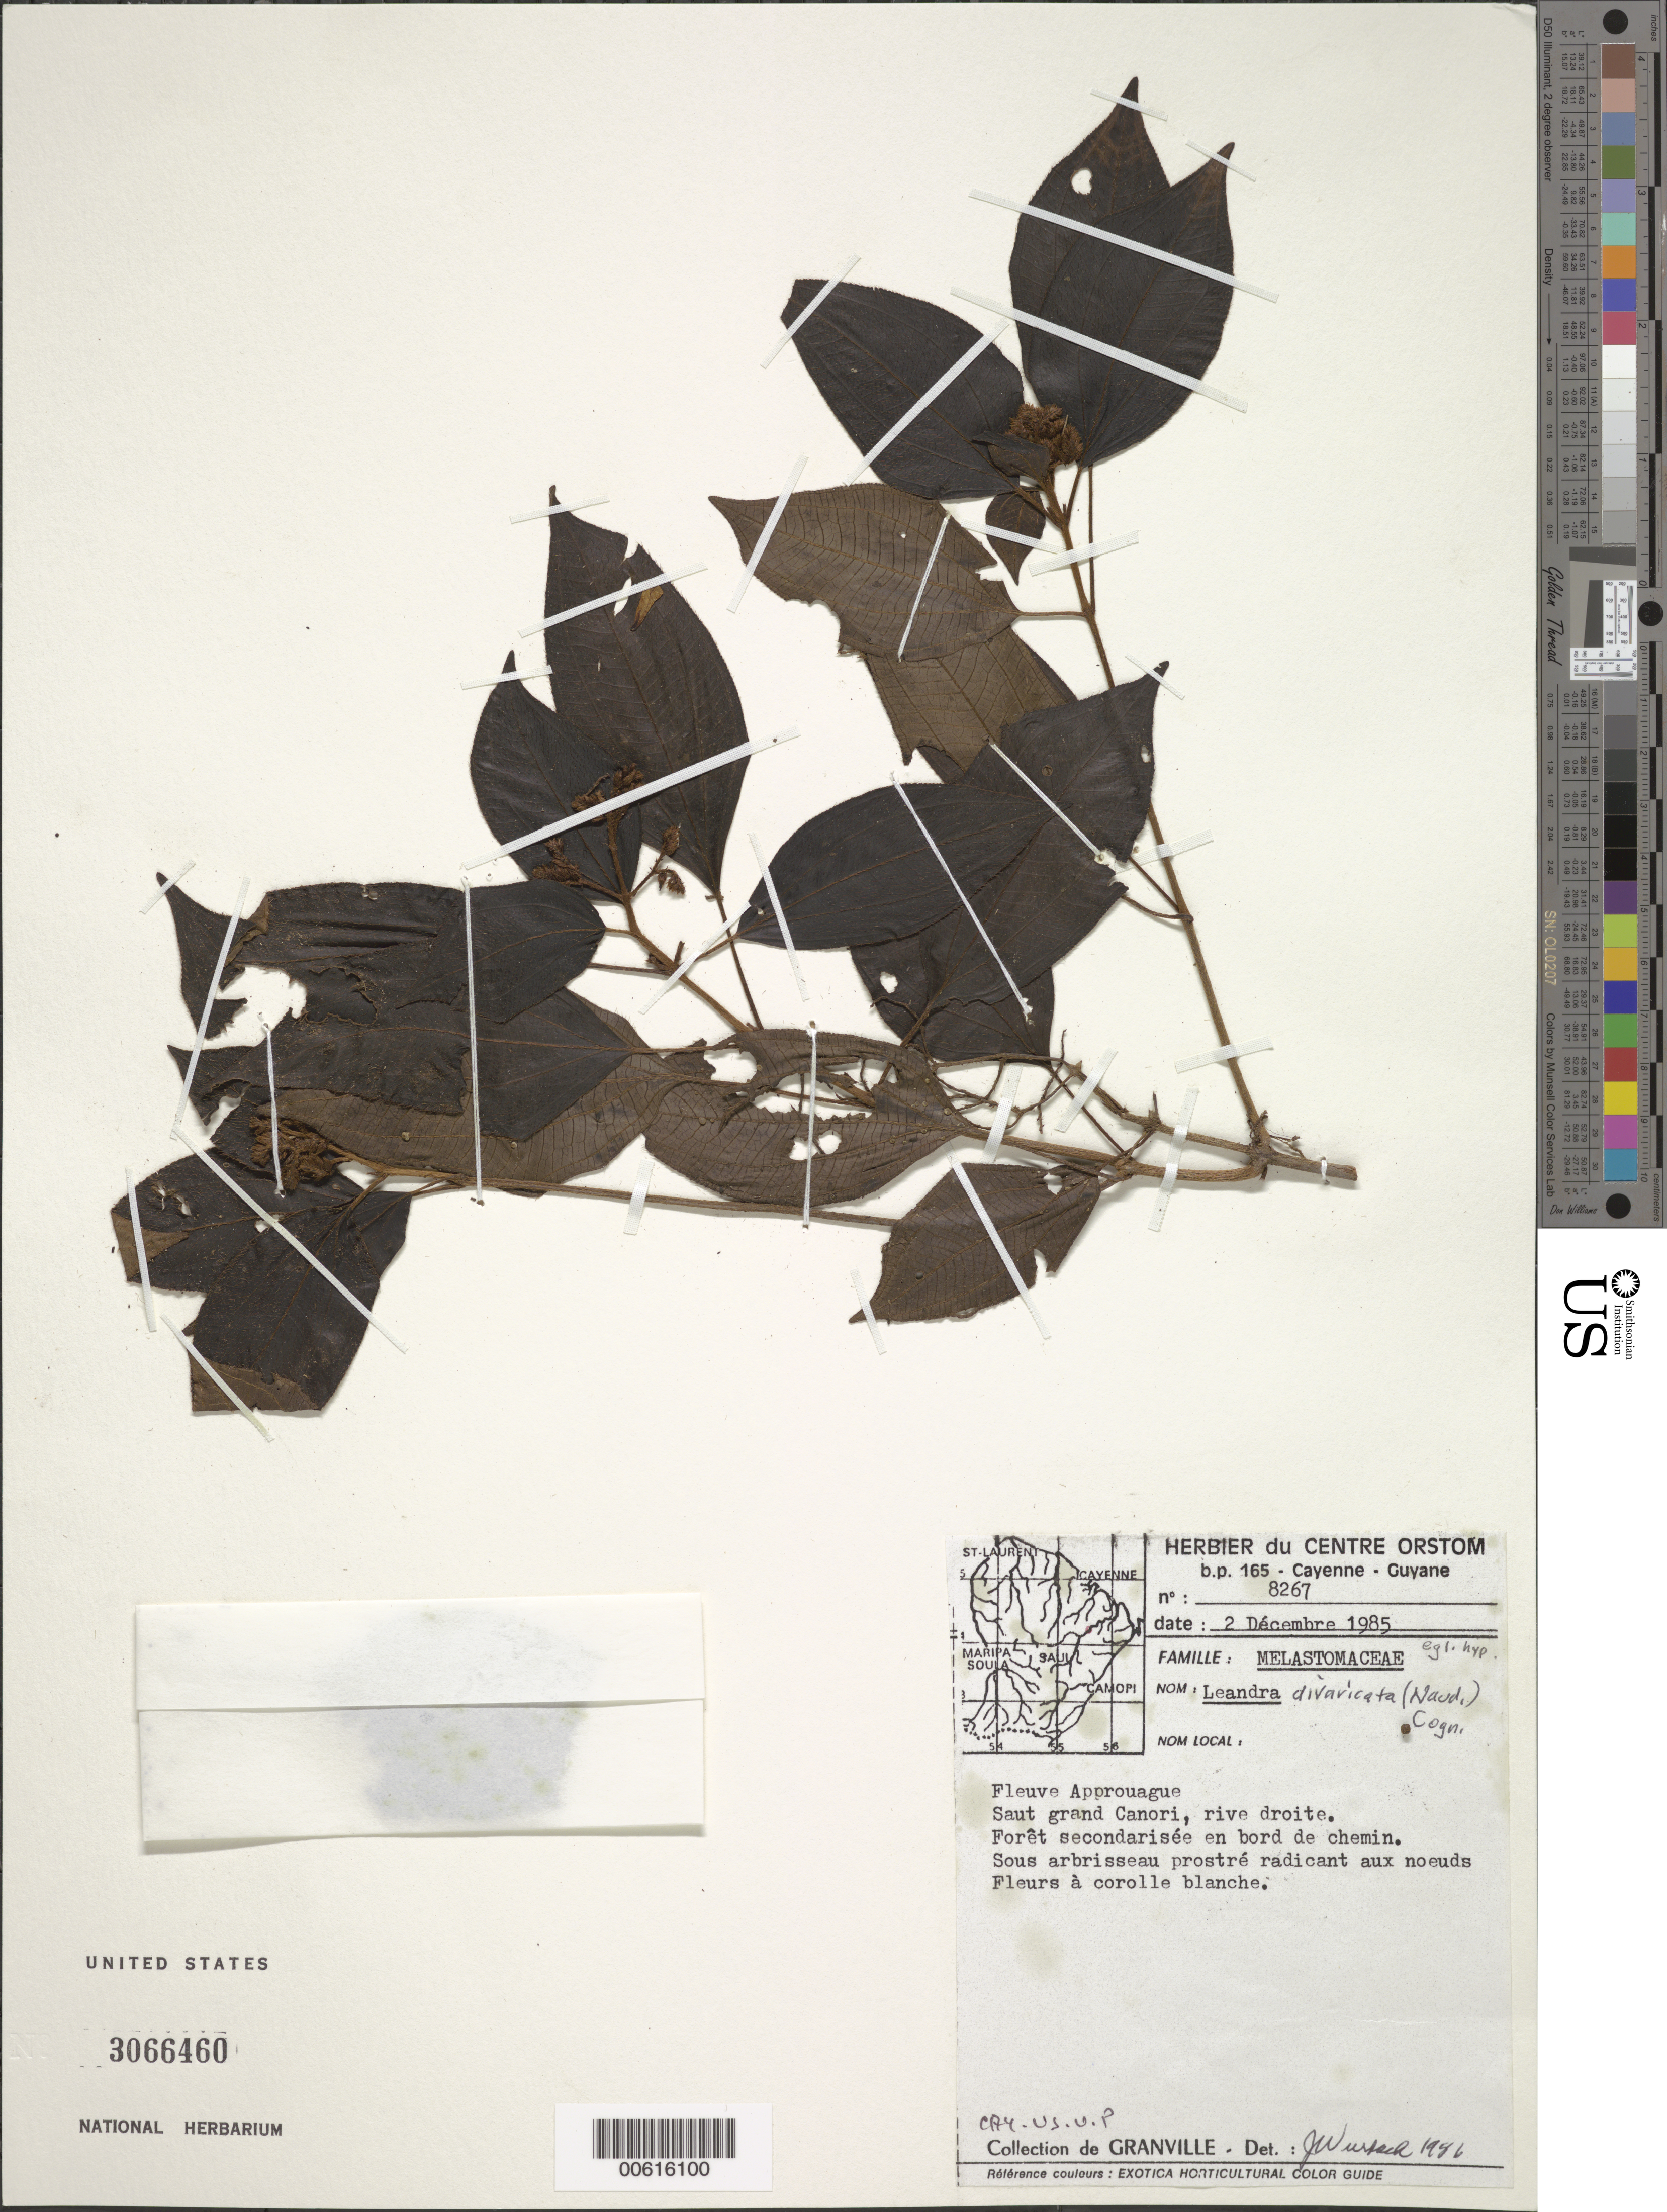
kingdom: Plantae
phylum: Tracheophyta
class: Magnoliopsida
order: Myrtales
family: Melastomataceae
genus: Leandra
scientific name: Leandra divaricata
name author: (Naudin) Cogn.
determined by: Wurdack, John J., (US), US (UNITED STATES)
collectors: J.-J. de Granville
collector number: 8267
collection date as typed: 2-Dec-85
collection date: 1985-12-02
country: French Guiana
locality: Approuague R., Saut grand Cañori, rive droite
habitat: Foret secondarisee en bord en chemin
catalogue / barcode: US 3066460